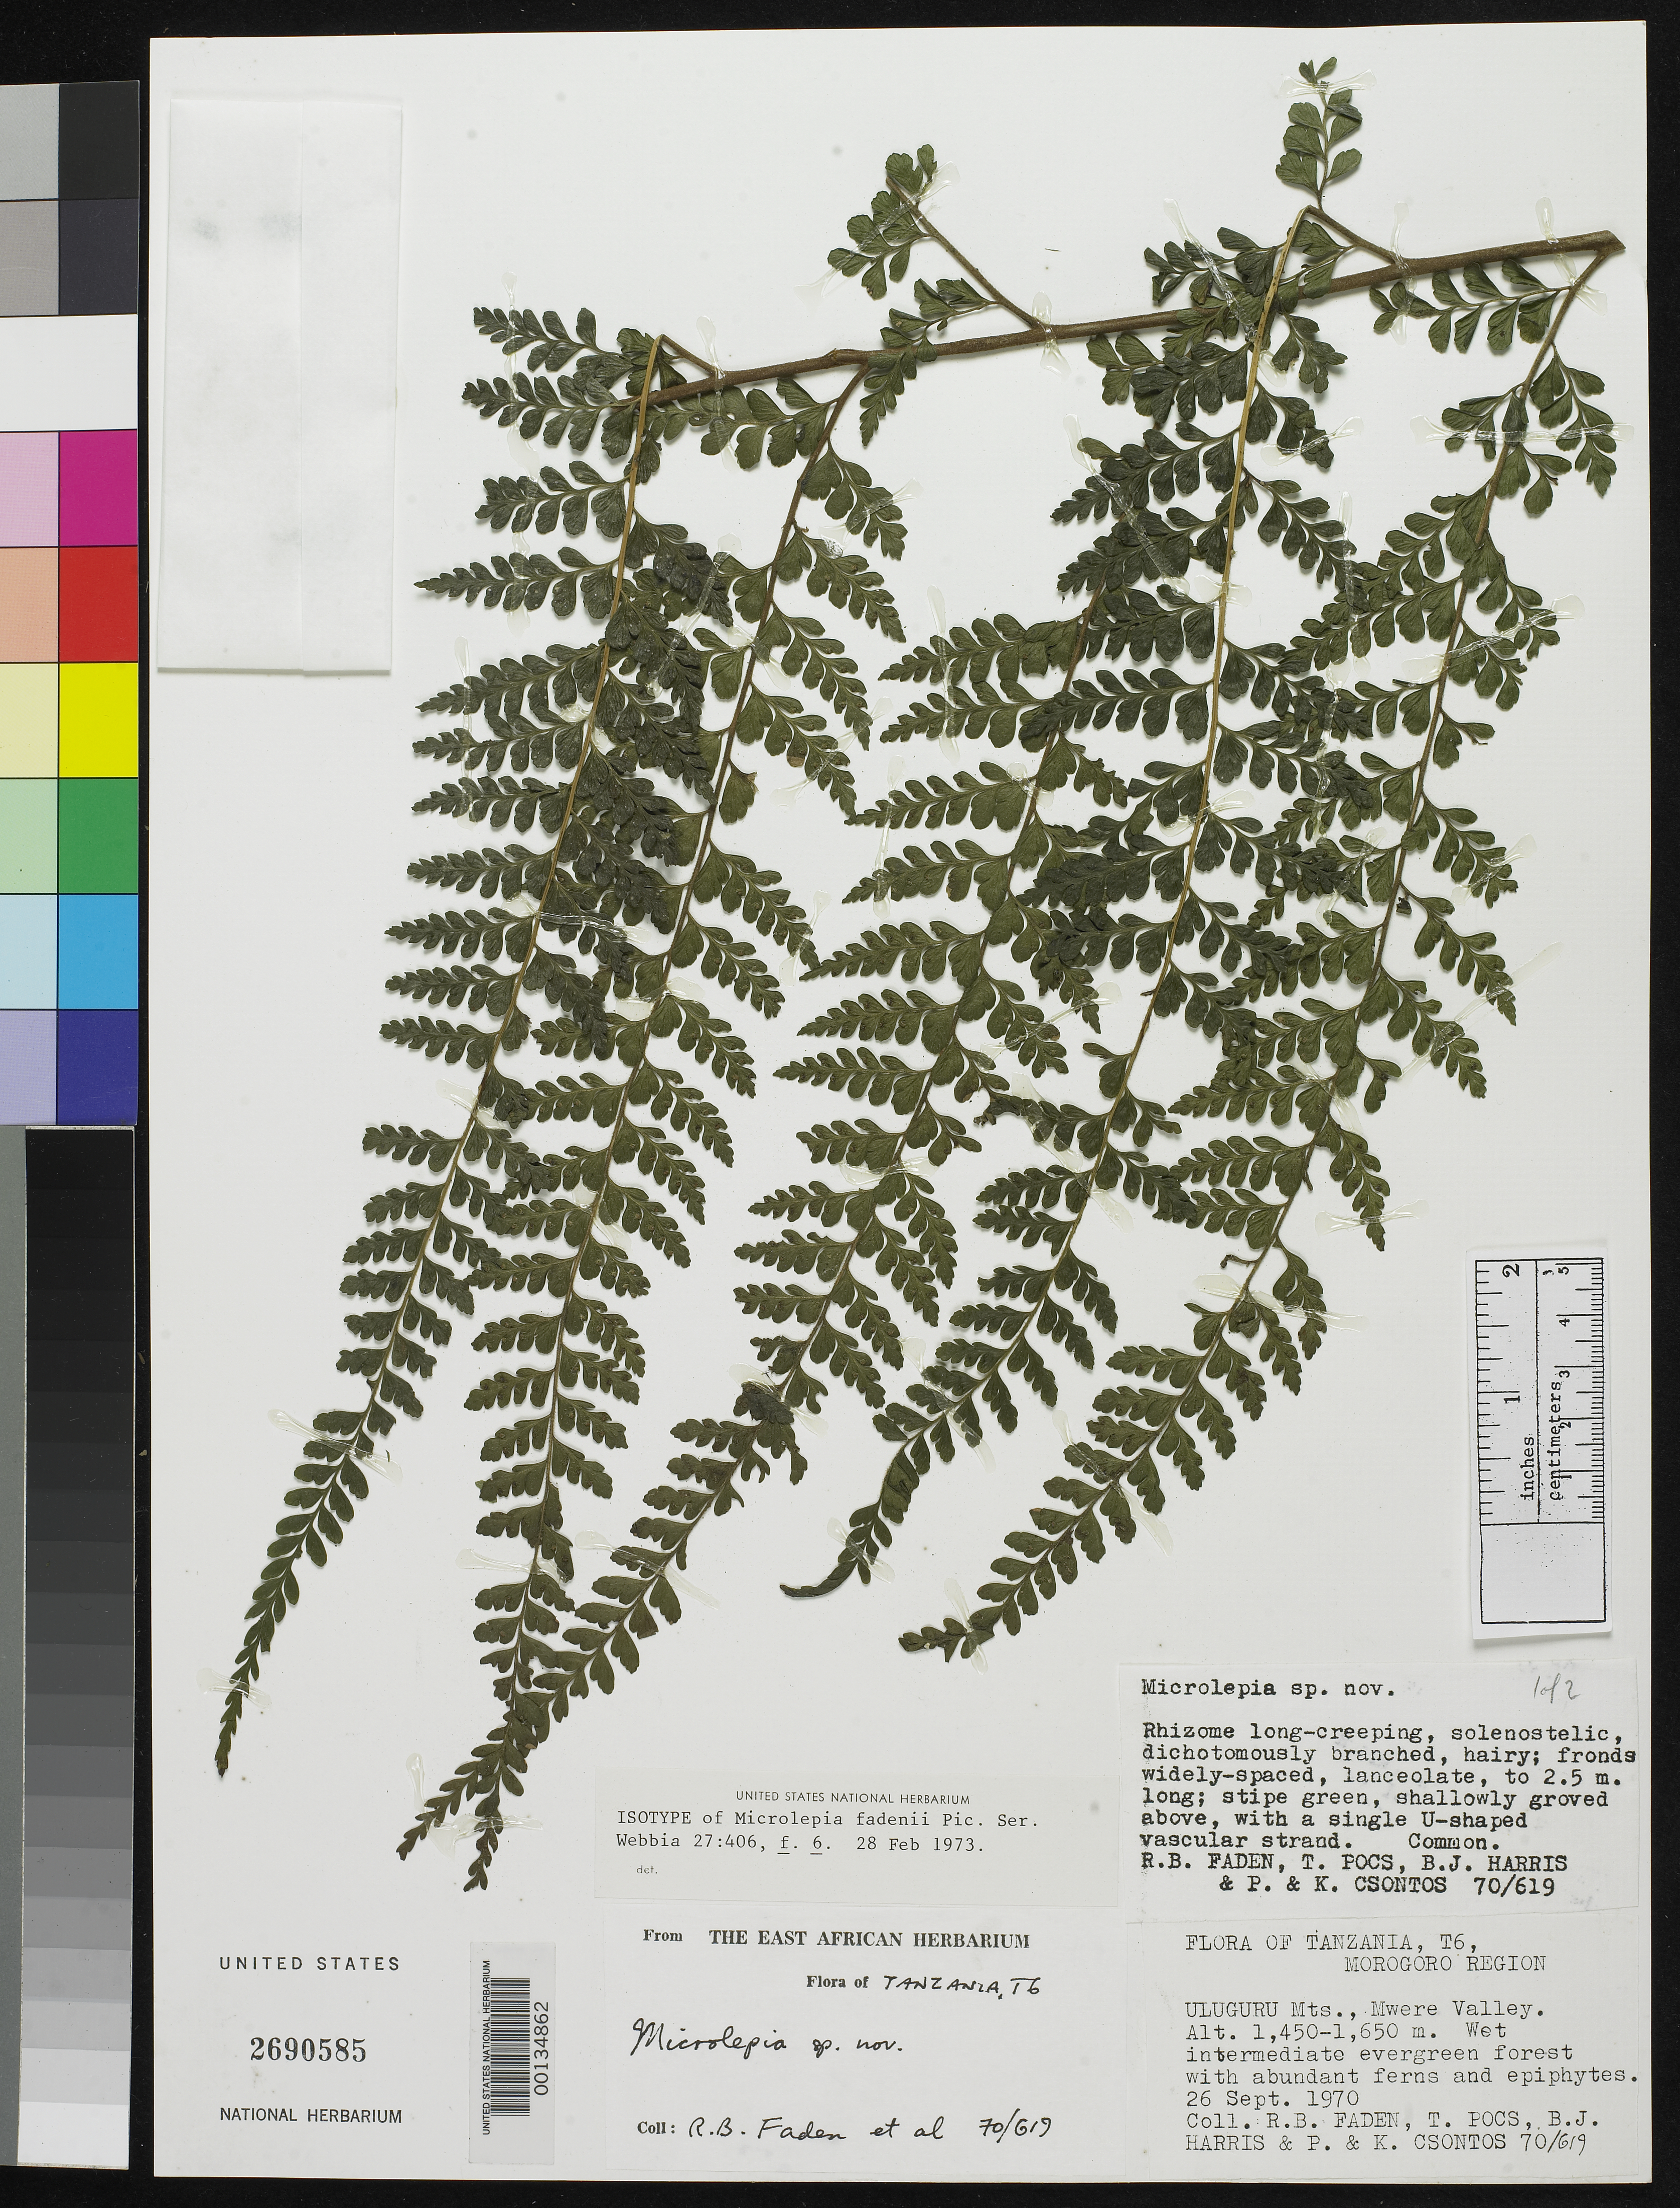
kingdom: Plantae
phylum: Tracheophyta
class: Polypodiopsida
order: Polypodiales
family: Dennstaedtiaceae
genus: Microlepia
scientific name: Microlepia fadenii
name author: Pic. Serm.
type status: Isotype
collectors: R. B. Faden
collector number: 70/619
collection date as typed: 26 Sep 1970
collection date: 1970-09-26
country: Tanzania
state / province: Morogoro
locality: Uluguru Mts., Mwere Valley.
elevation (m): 1450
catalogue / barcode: US 2690585